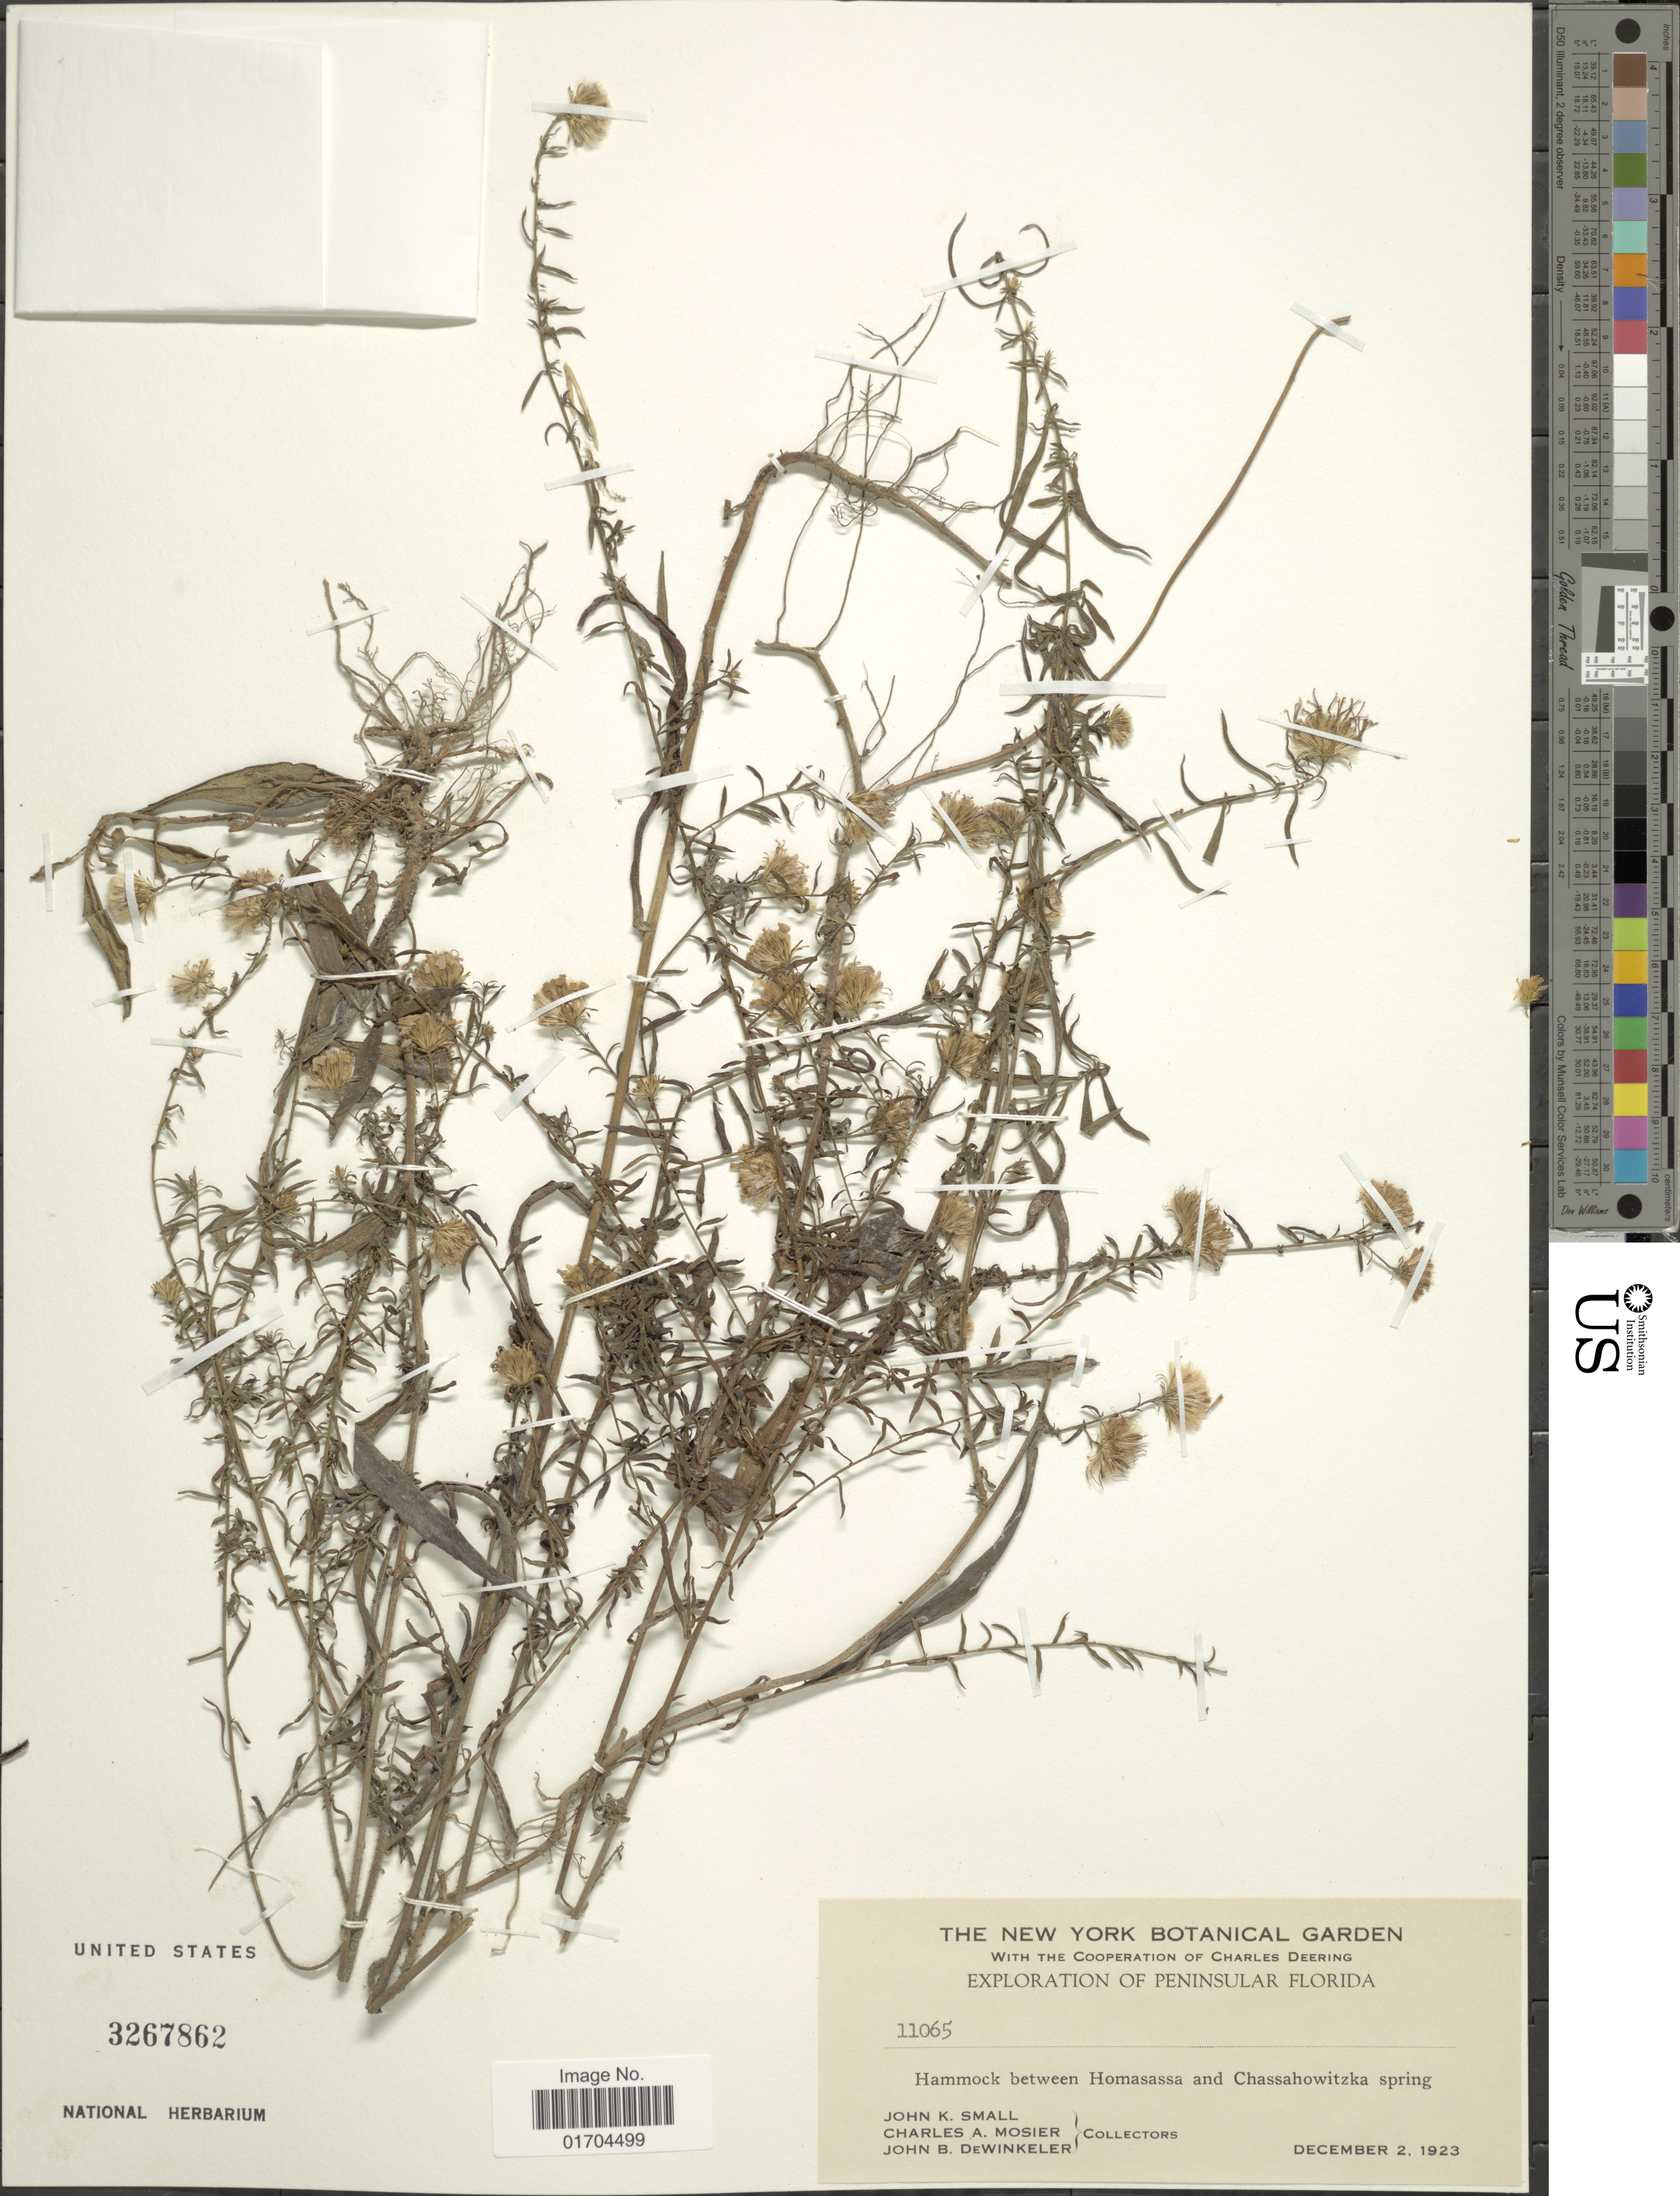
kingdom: Plantae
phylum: Tracheophyta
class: Magnoliopsida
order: Asterales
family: Asteraceae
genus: Symphyotrichum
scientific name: Symphyotrichum simmondsii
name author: (Small) G.L. Nesom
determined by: Semple, J. C.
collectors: J. K. Small, C. A. Mosier & J. B. Dewinkeler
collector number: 11065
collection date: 1923-12-02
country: United States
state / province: Florida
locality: Peninsular Florida, Hammock between Homasassa and Chassahowitzka spring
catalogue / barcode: US 3267862